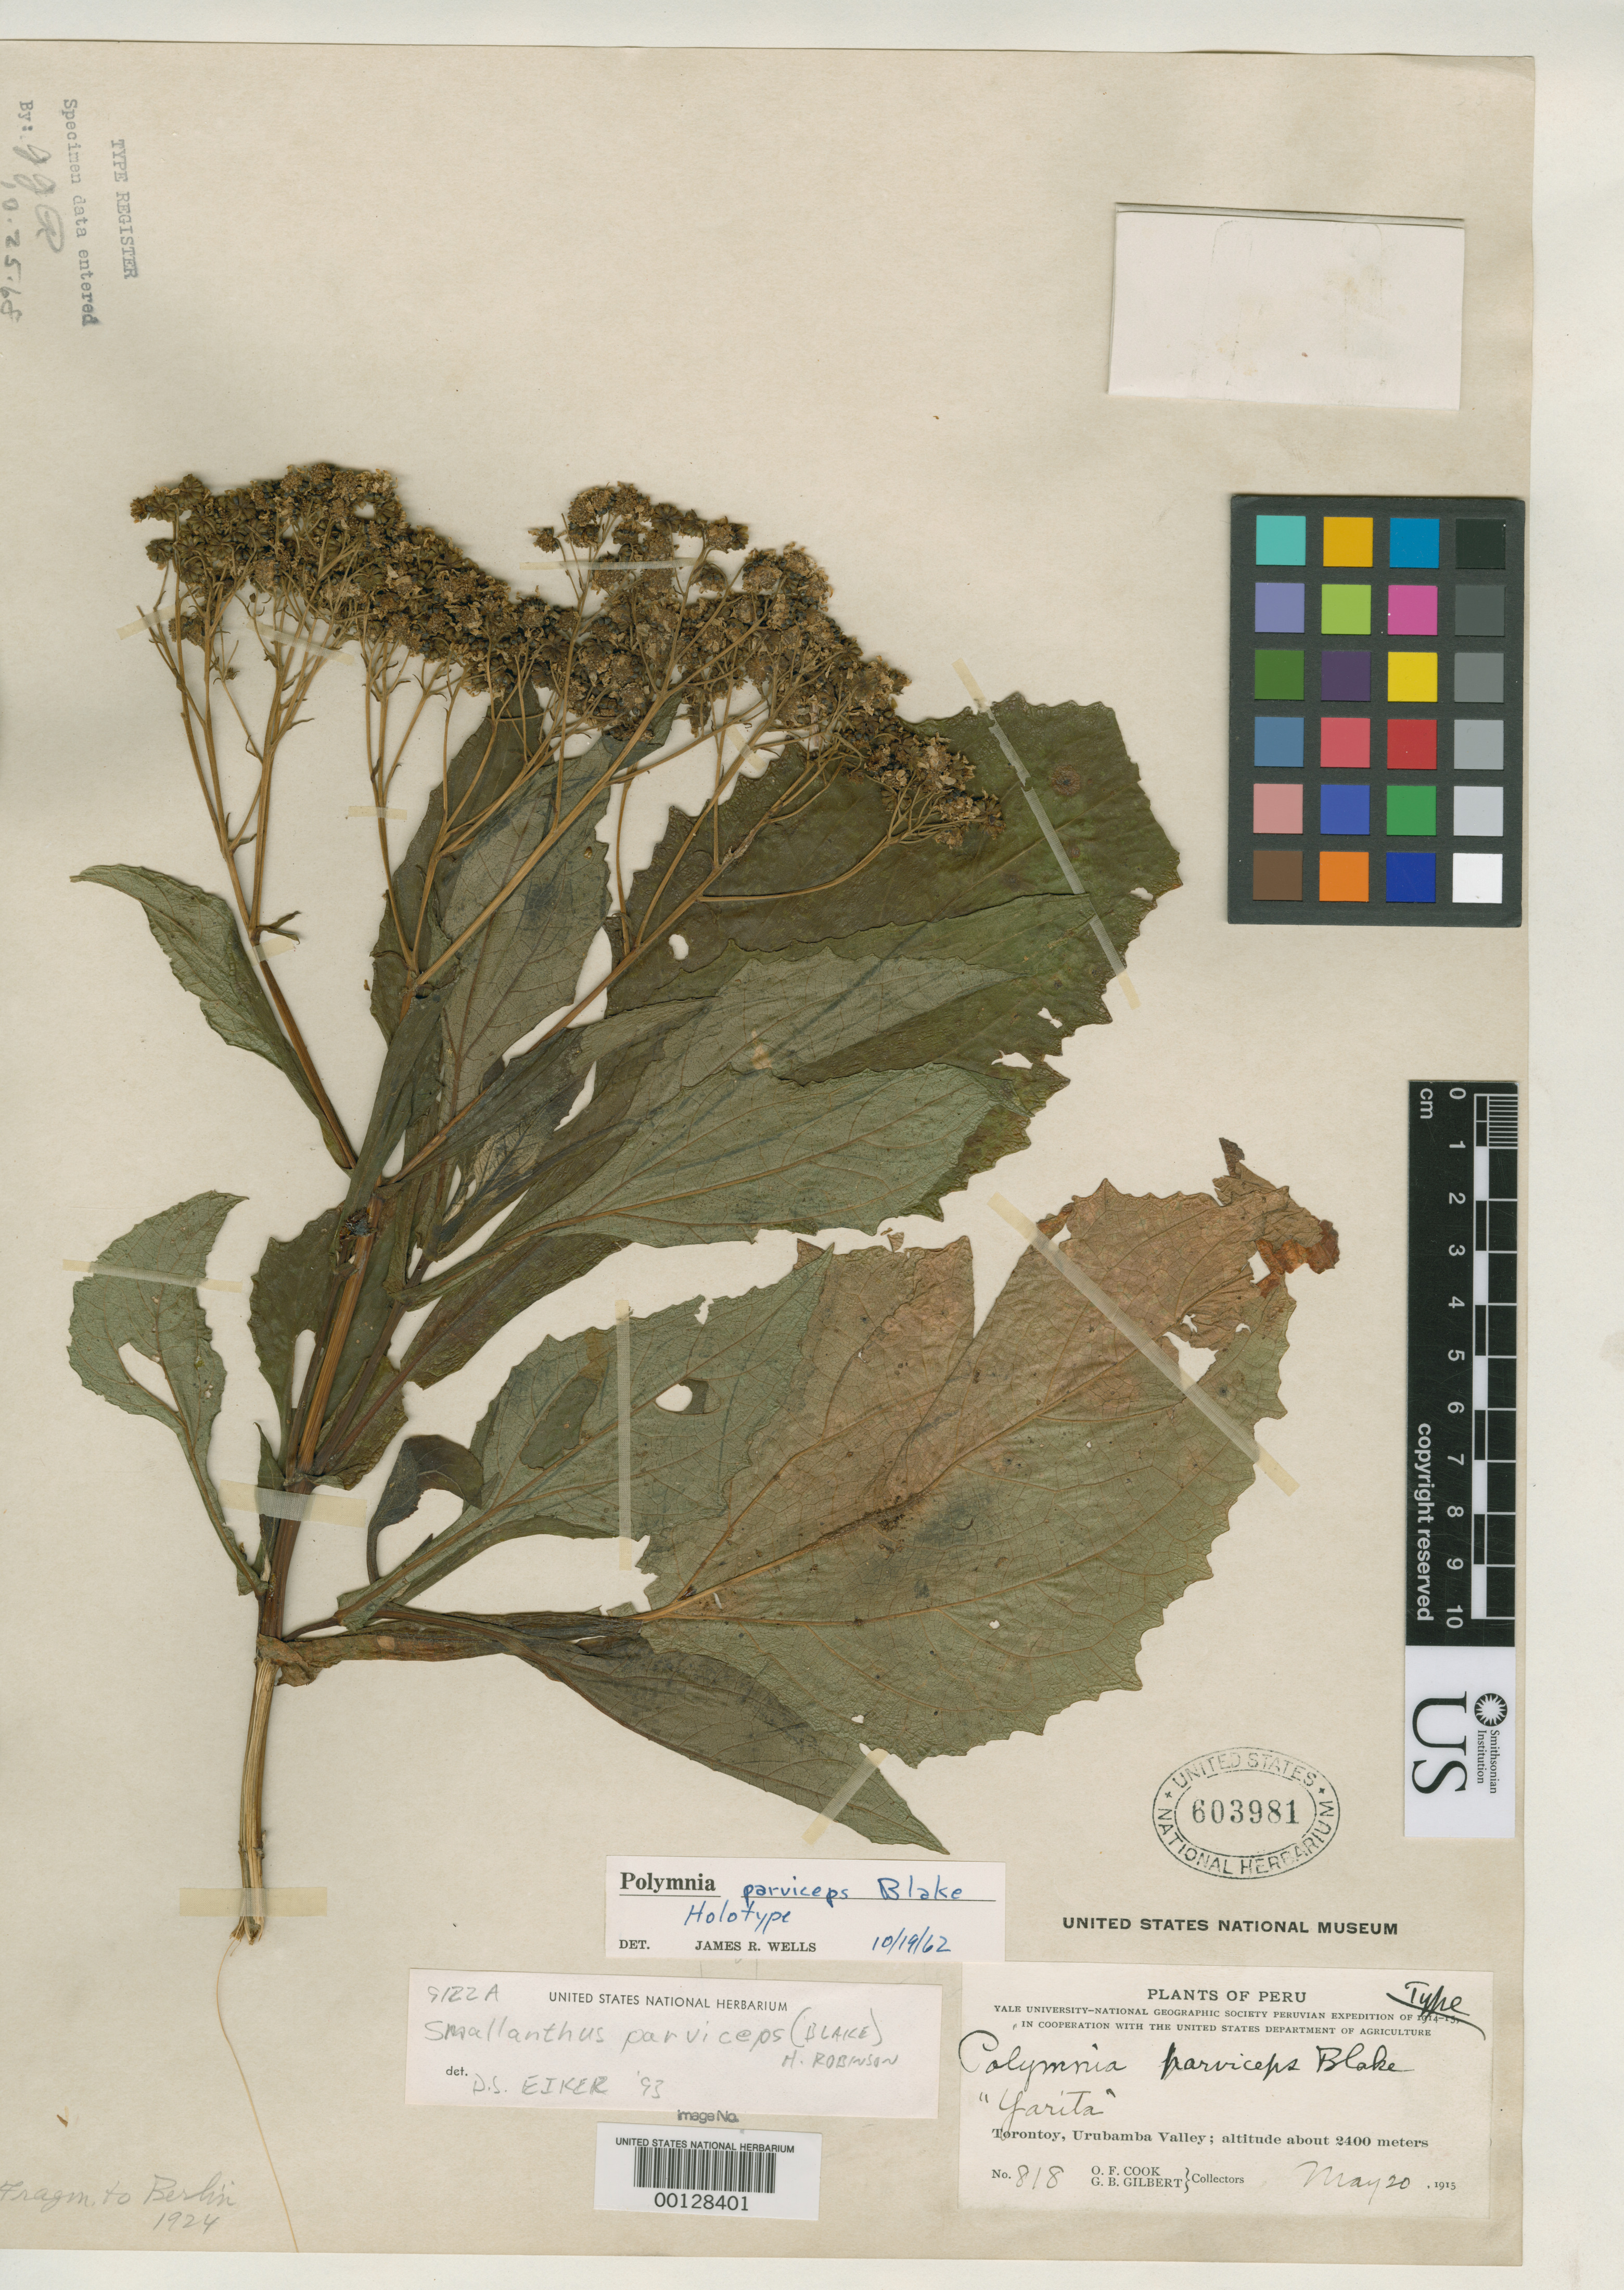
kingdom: Plantae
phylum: Tracheophyta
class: Magnoliopsida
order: Asterales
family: Asteraceae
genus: Polymnia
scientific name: Polymnia parviceps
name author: S.F. Blake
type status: Holotype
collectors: O. F. Cook & G. B. Gilbert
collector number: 818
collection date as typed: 20 May 1915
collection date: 1915-05-20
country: Peru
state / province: Cusco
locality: Torontoy, Urubamba Valley, Yarita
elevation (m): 2400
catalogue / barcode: US 603981